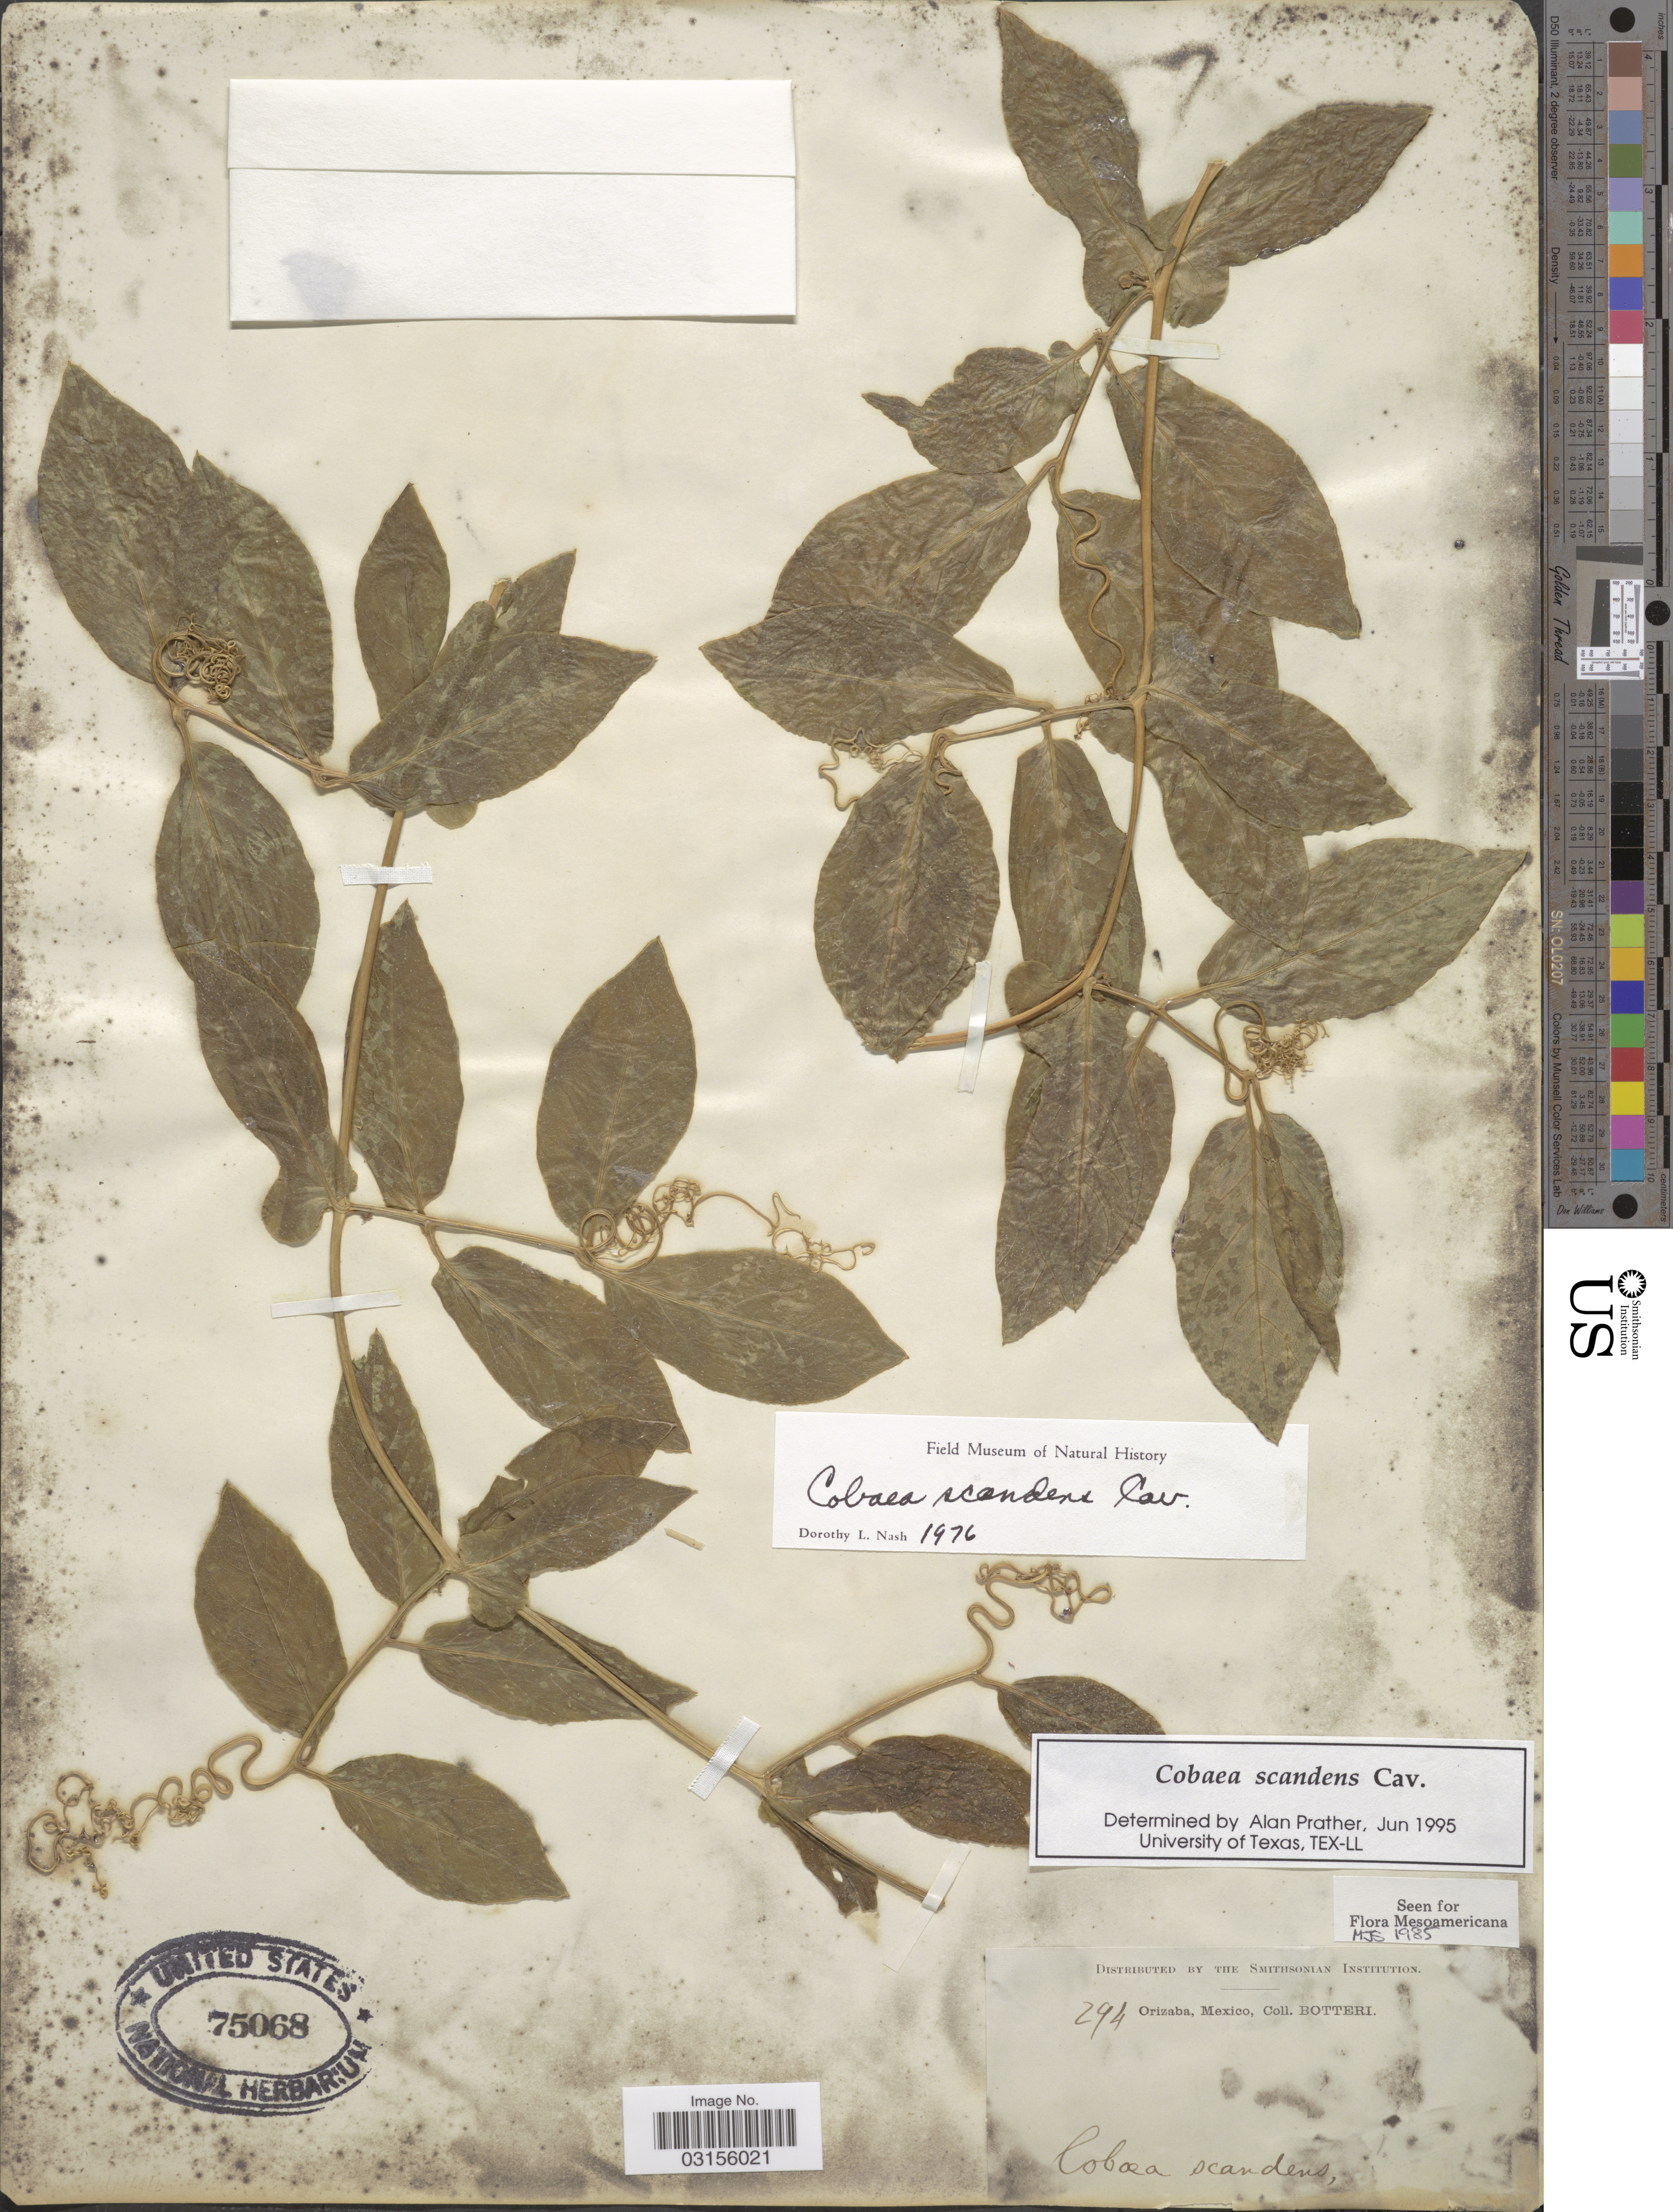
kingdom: Plantae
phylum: Tracheophyta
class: Magnoliopsida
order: Ericales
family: Polemoniaceae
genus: Cobaea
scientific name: Cobaea scandens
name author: Cav.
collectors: -. Botteri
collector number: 294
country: Mexico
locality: Orizaba.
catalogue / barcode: US 75068